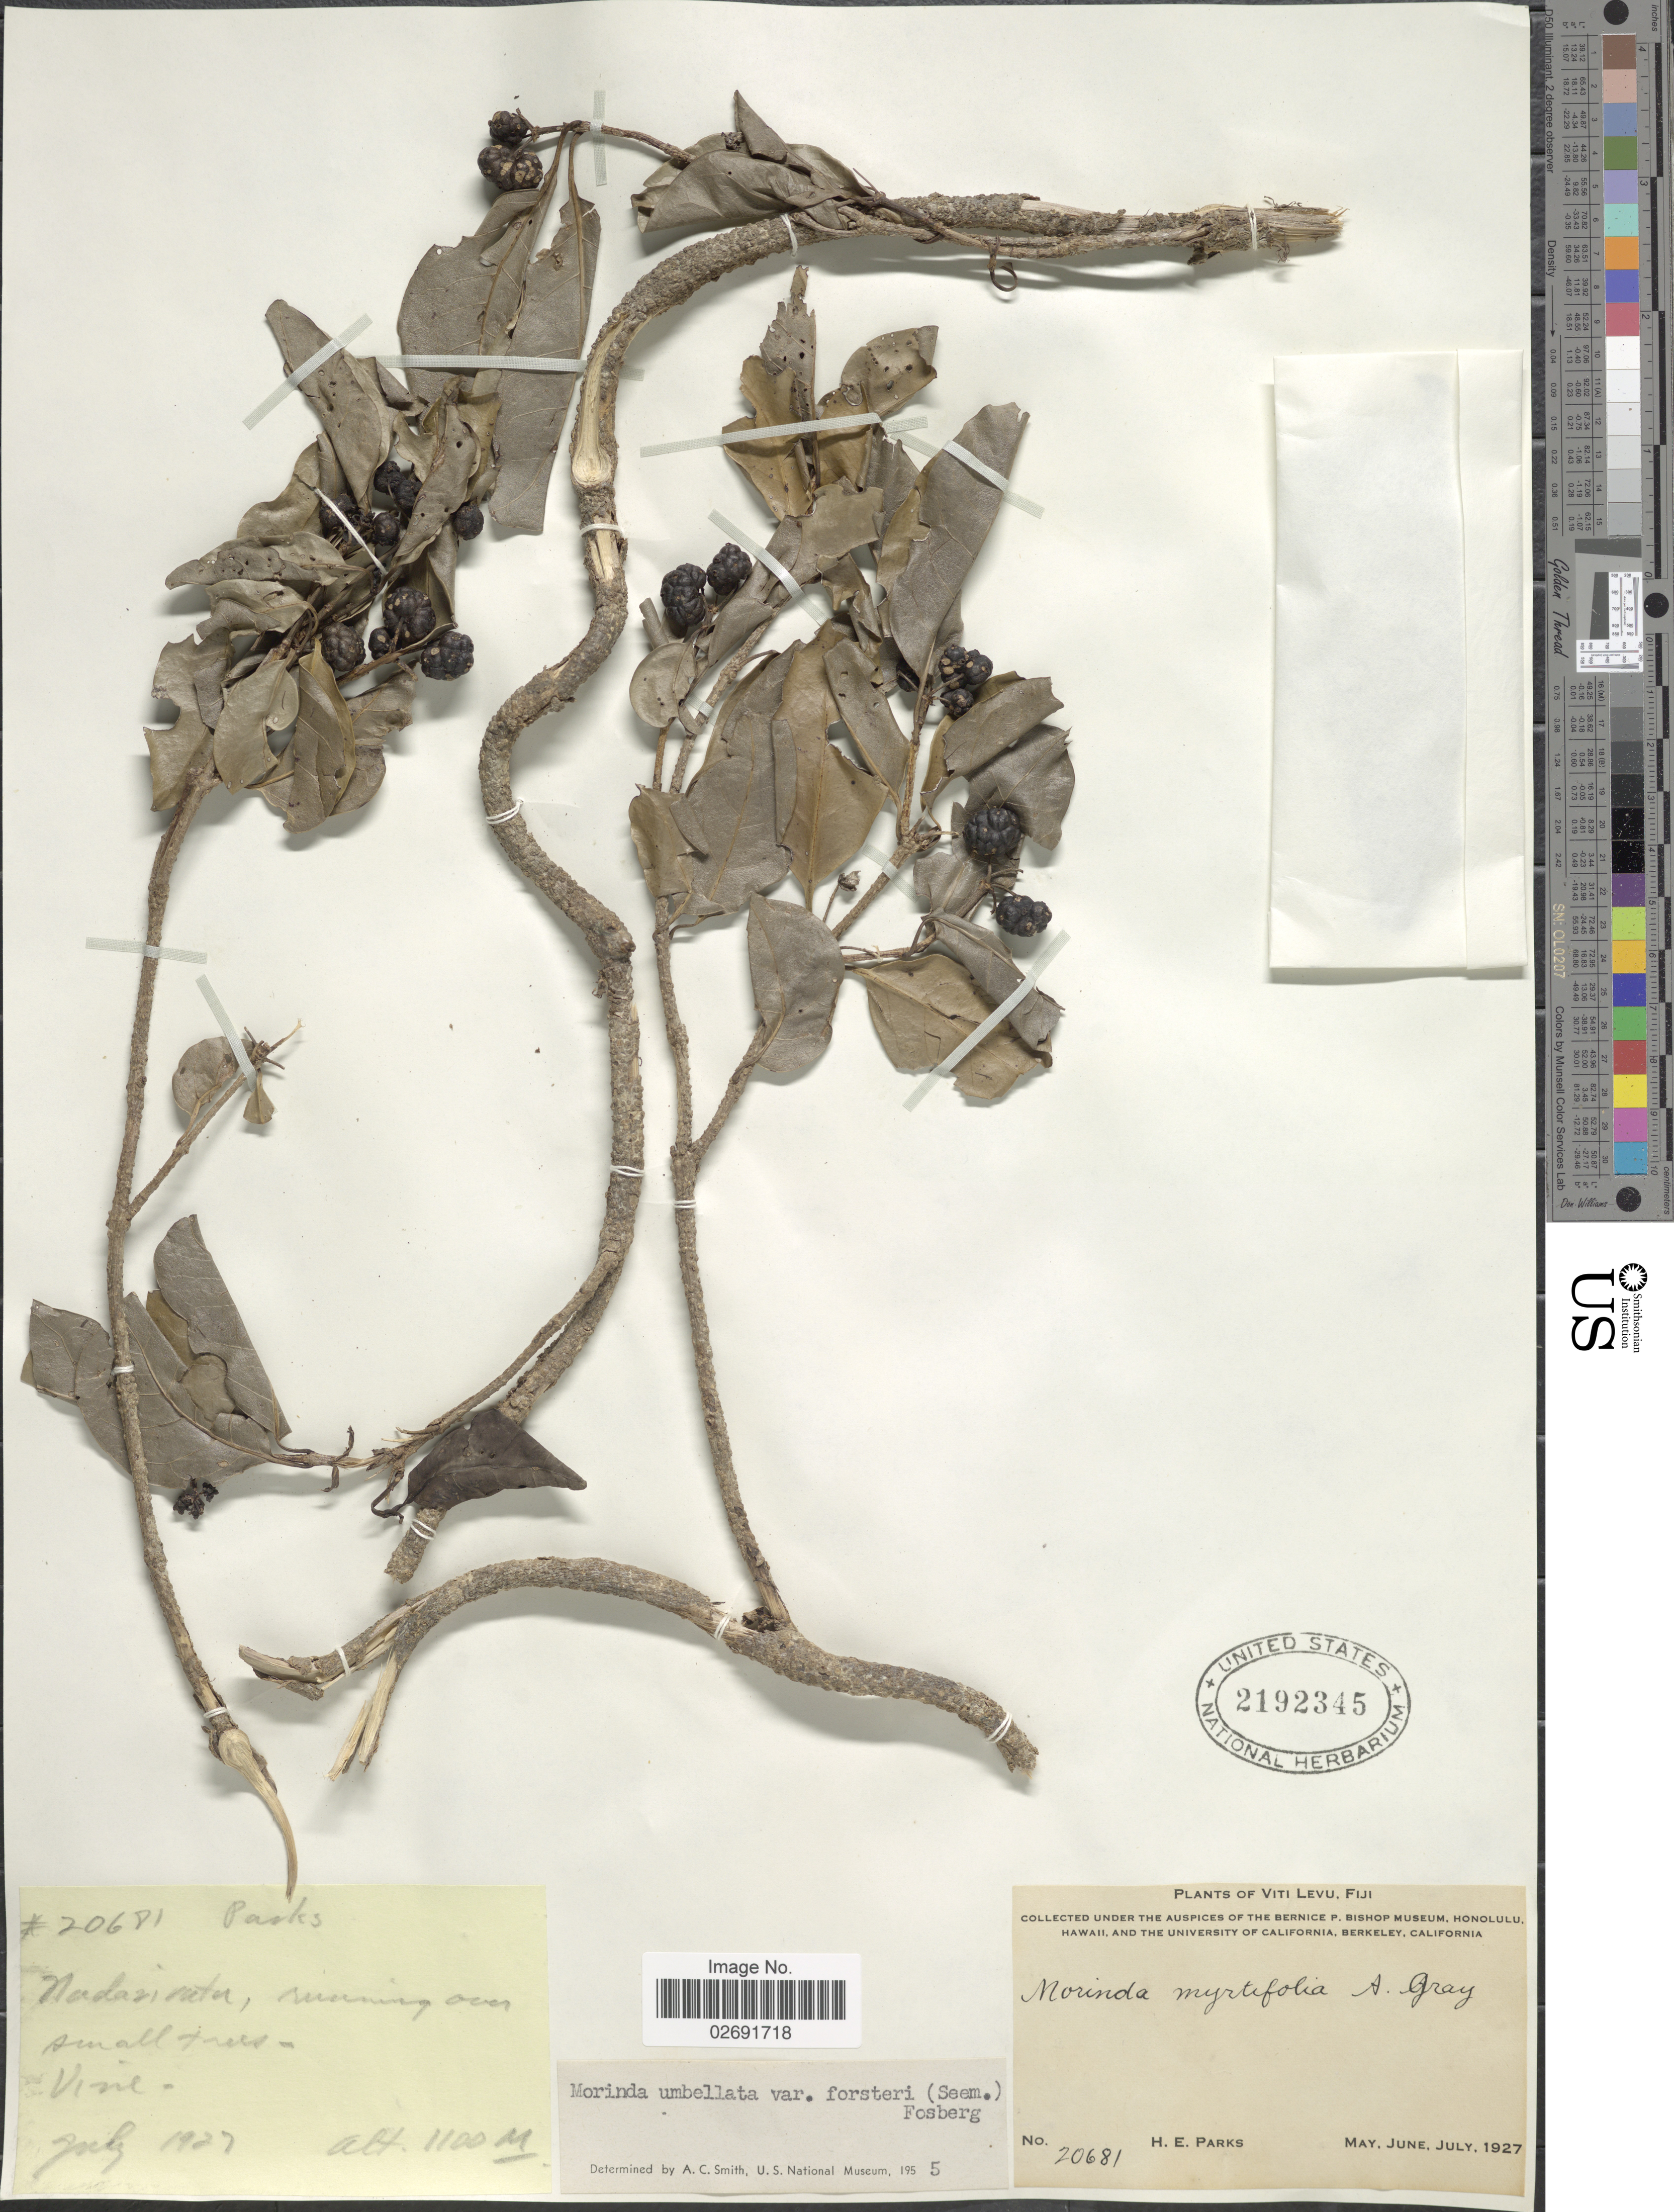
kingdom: Plantae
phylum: Tracheophyta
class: Magnoliopsida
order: Gentianales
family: Rubiaceae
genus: Gynochthodes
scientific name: Gynochthodes myrtifolia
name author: (A. Gray) Razafim. & B. Bremer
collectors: H. E. Parks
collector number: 20681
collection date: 1927-07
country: Fiji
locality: Nadarivatu. Viti Levu.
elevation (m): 1100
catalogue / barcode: US 2192345